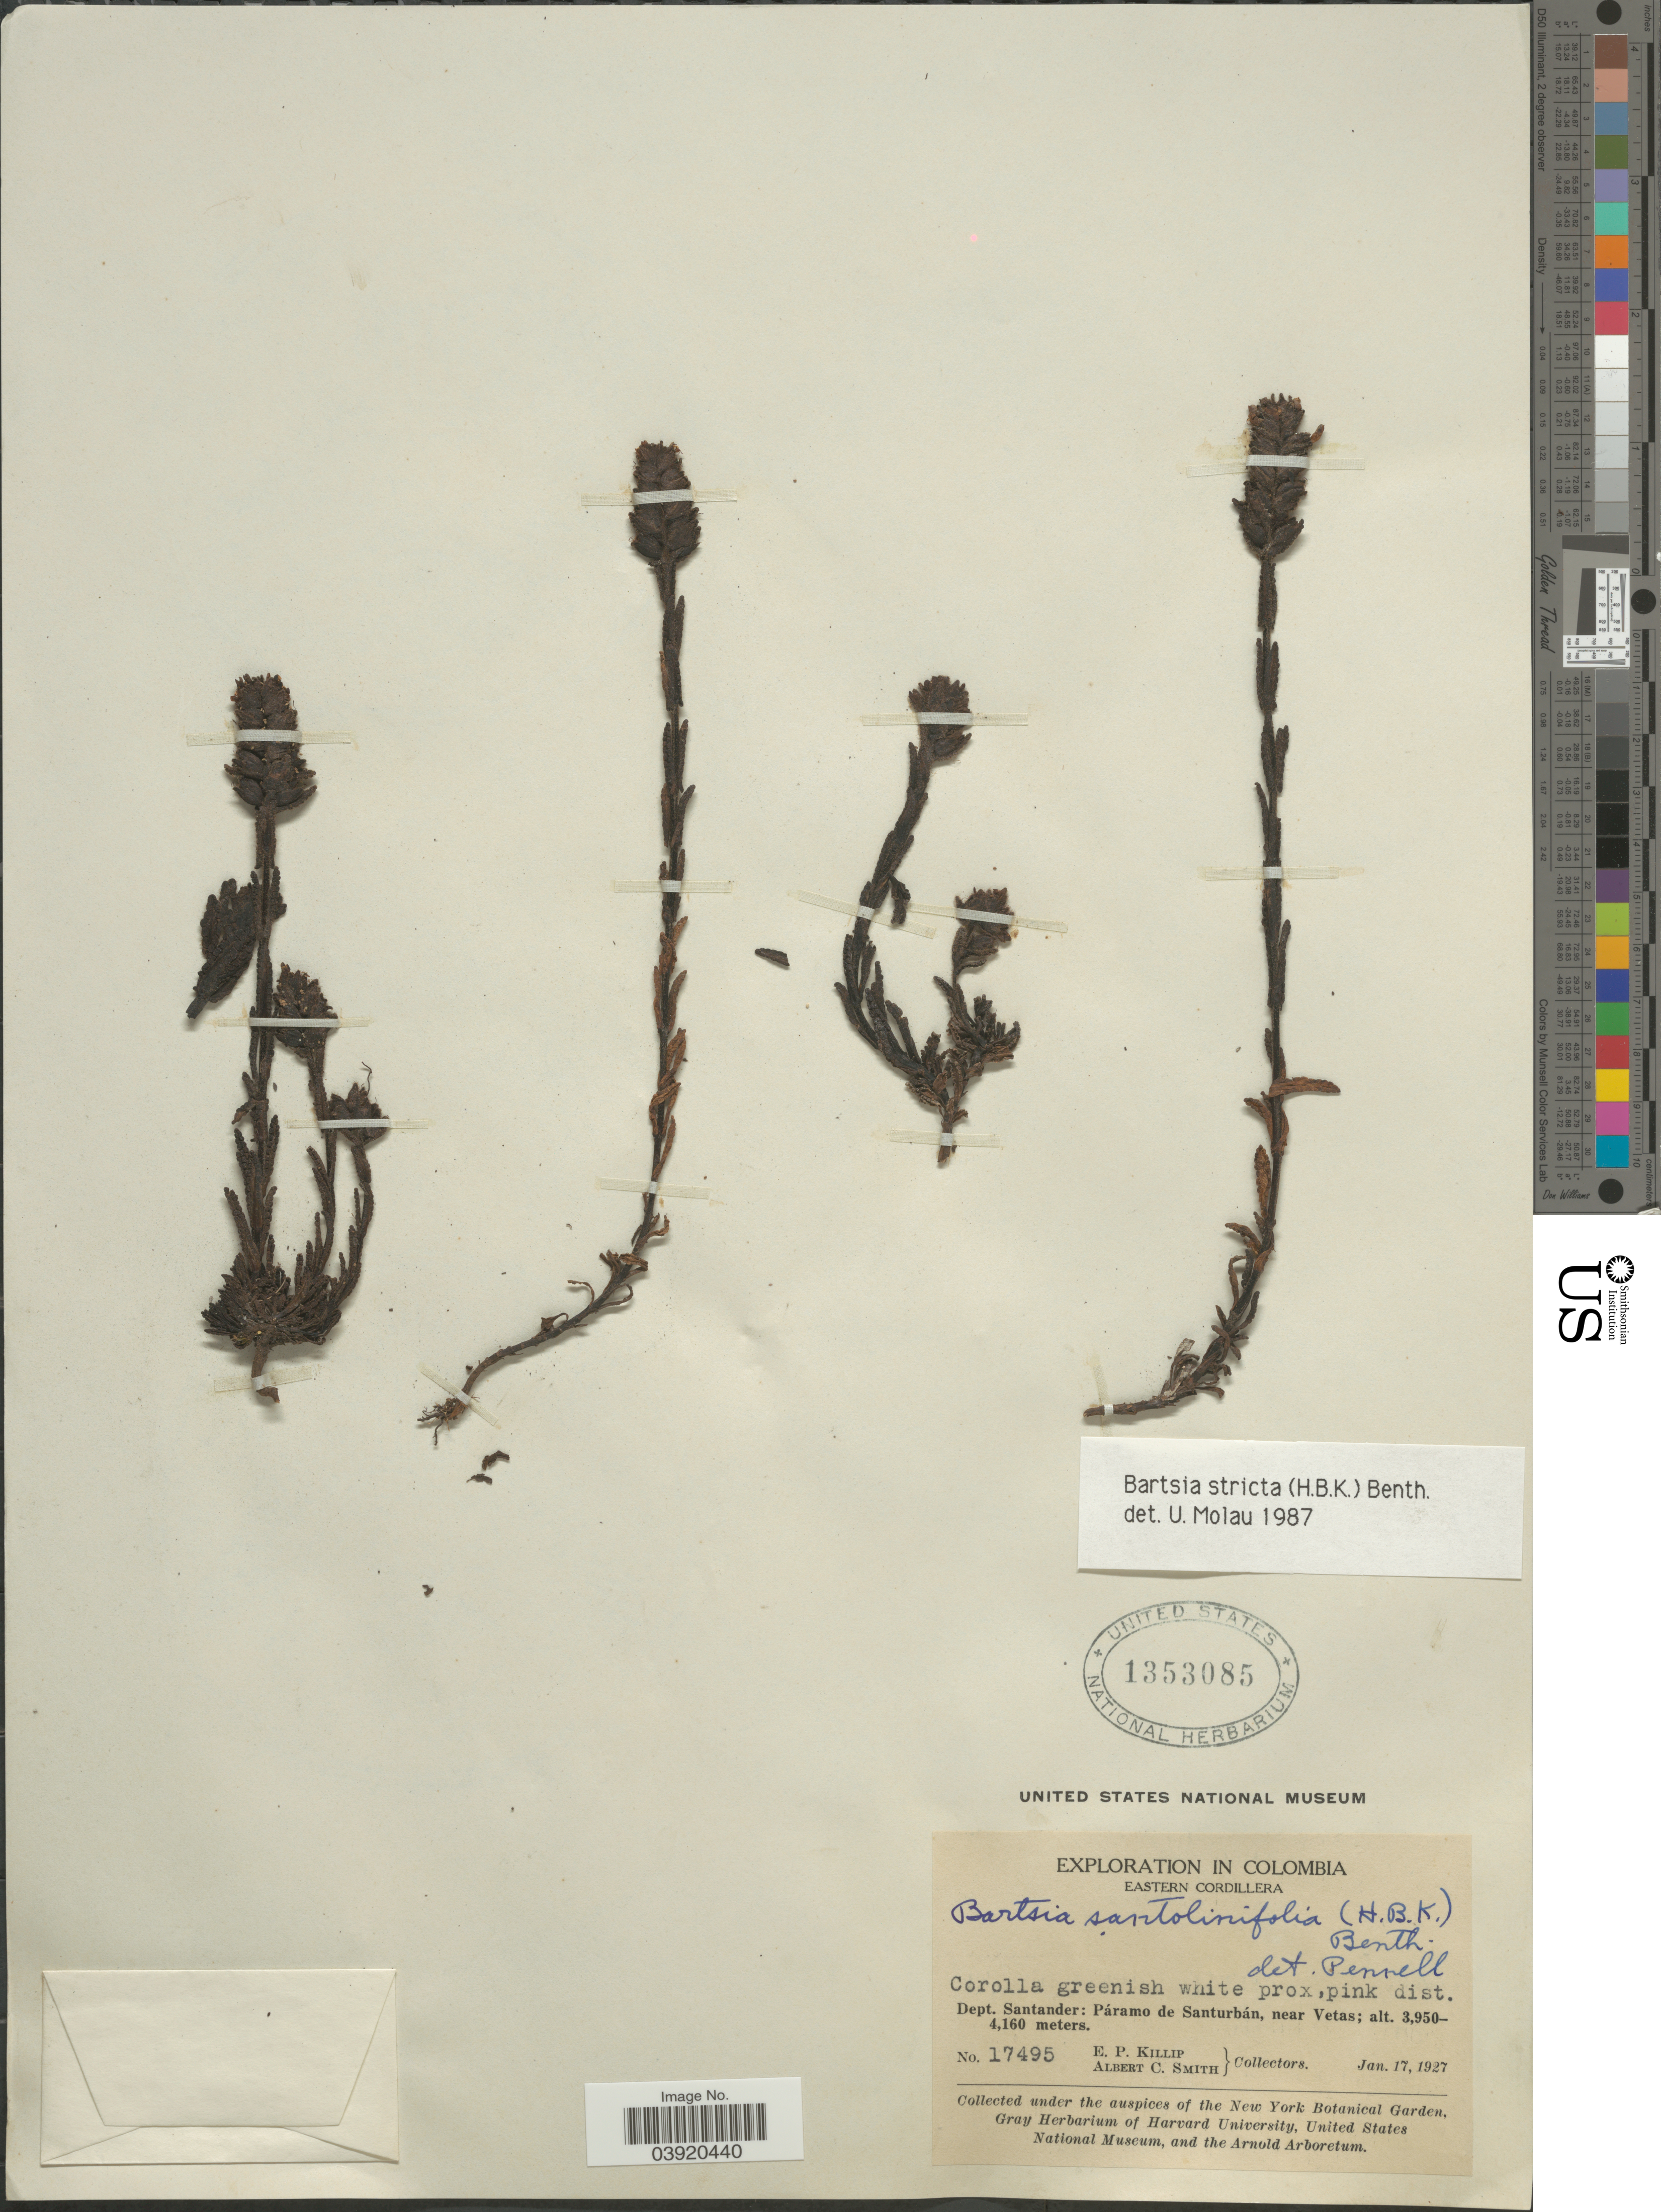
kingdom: Plantae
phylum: Tracheophyta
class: Magnoliopsida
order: Lamiales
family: Orobanchaceae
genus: Bartsia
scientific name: Bartsia stricta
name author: (Kunth) Benth.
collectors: E. P. Killip & A. C. Smith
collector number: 17495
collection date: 1927-01-17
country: Colombia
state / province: Santander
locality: Eastern Cordillera. Dept. Santander: Páramo de Santurbán, near Vetas.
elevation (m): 3950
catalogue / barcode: US 1353085